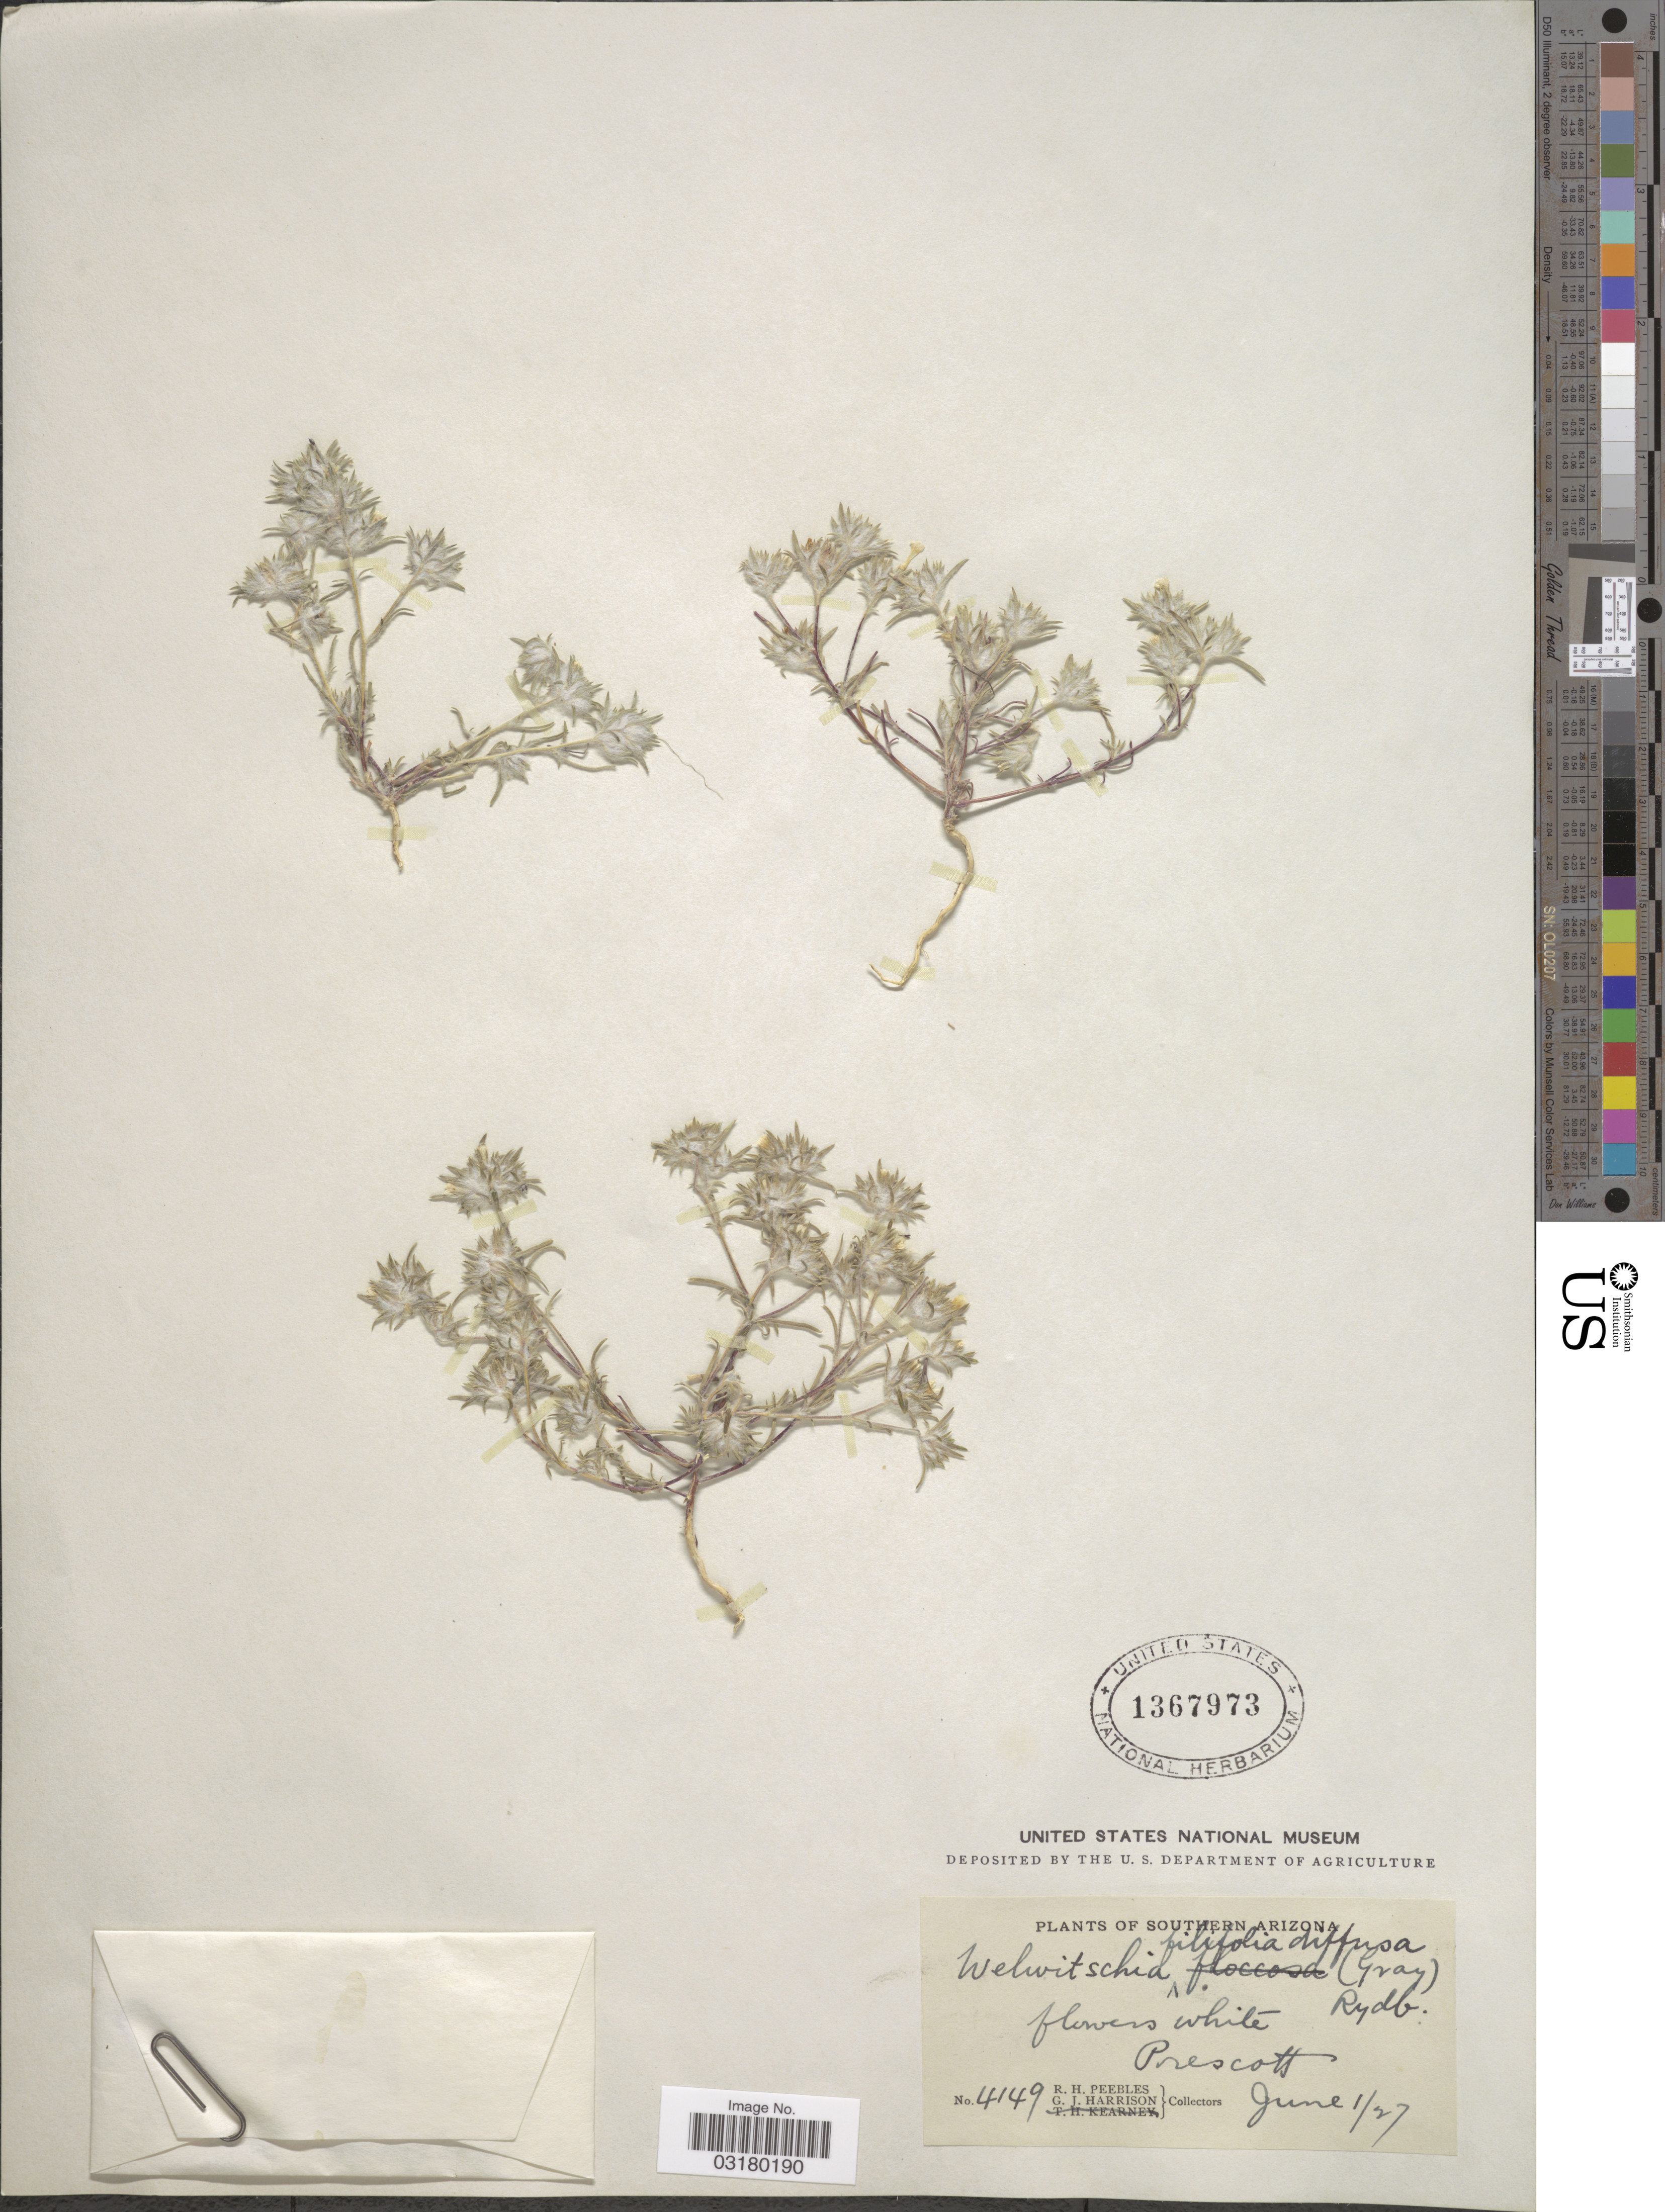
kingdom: Plantae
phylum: Tracheophyta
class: Magnoliopsida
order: Ericales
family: Polemoniaceae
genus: Eriastrum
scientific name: Eriastrum diffusum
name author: (A. Gray) H. Mason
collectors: R. H. Peebles & G. J. Harrison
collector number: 4149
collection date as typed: Transcribed d/m/y: 1/6/27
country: United States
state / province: Arizona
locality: Southern Arizona. Prescott.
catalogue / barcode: US 1367973